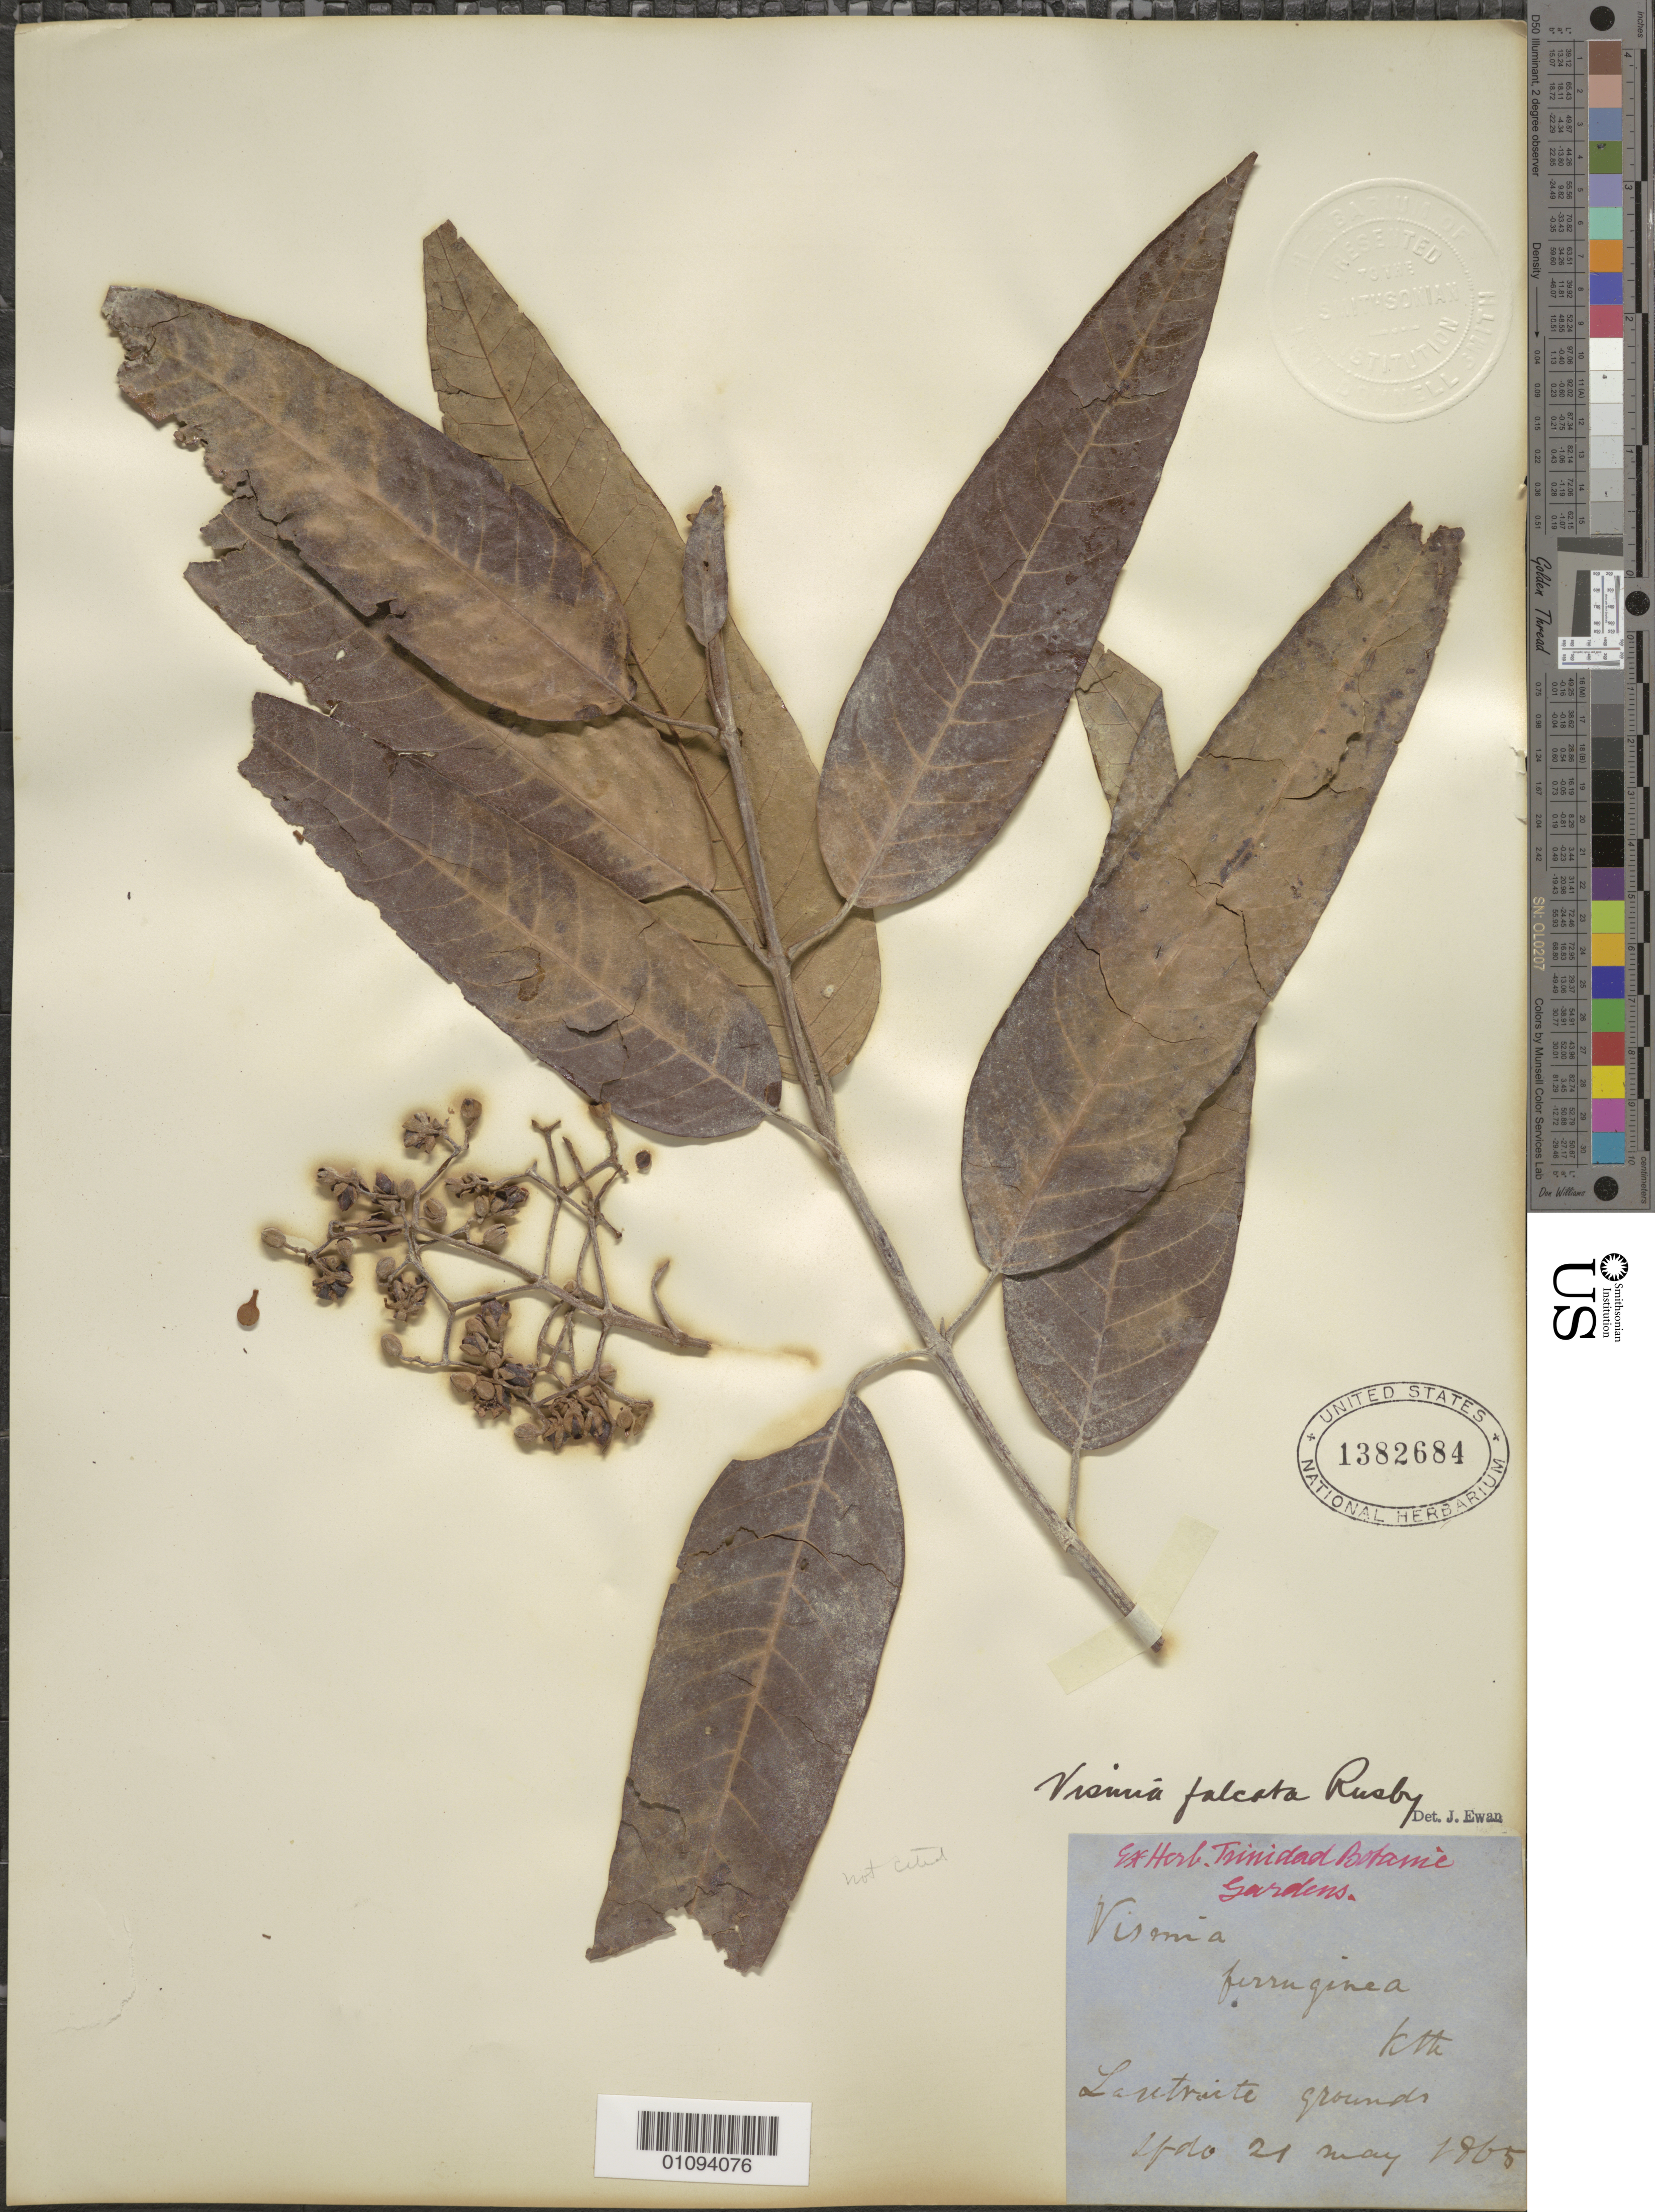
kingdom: Plantae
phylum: Tracheophyta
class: Magnoliopsida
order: Malpighiales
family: Hypericaceae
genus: Vismia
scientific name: Vismia falcata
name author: Rusby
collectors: ex herb. Bot. Gard. Trinidad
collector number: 2190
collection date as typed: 21 Apr 1805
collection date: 1805-04-21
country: Trinidad and Tobago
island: Trinidad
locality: Lautrite grounds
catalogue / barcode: US 1382684